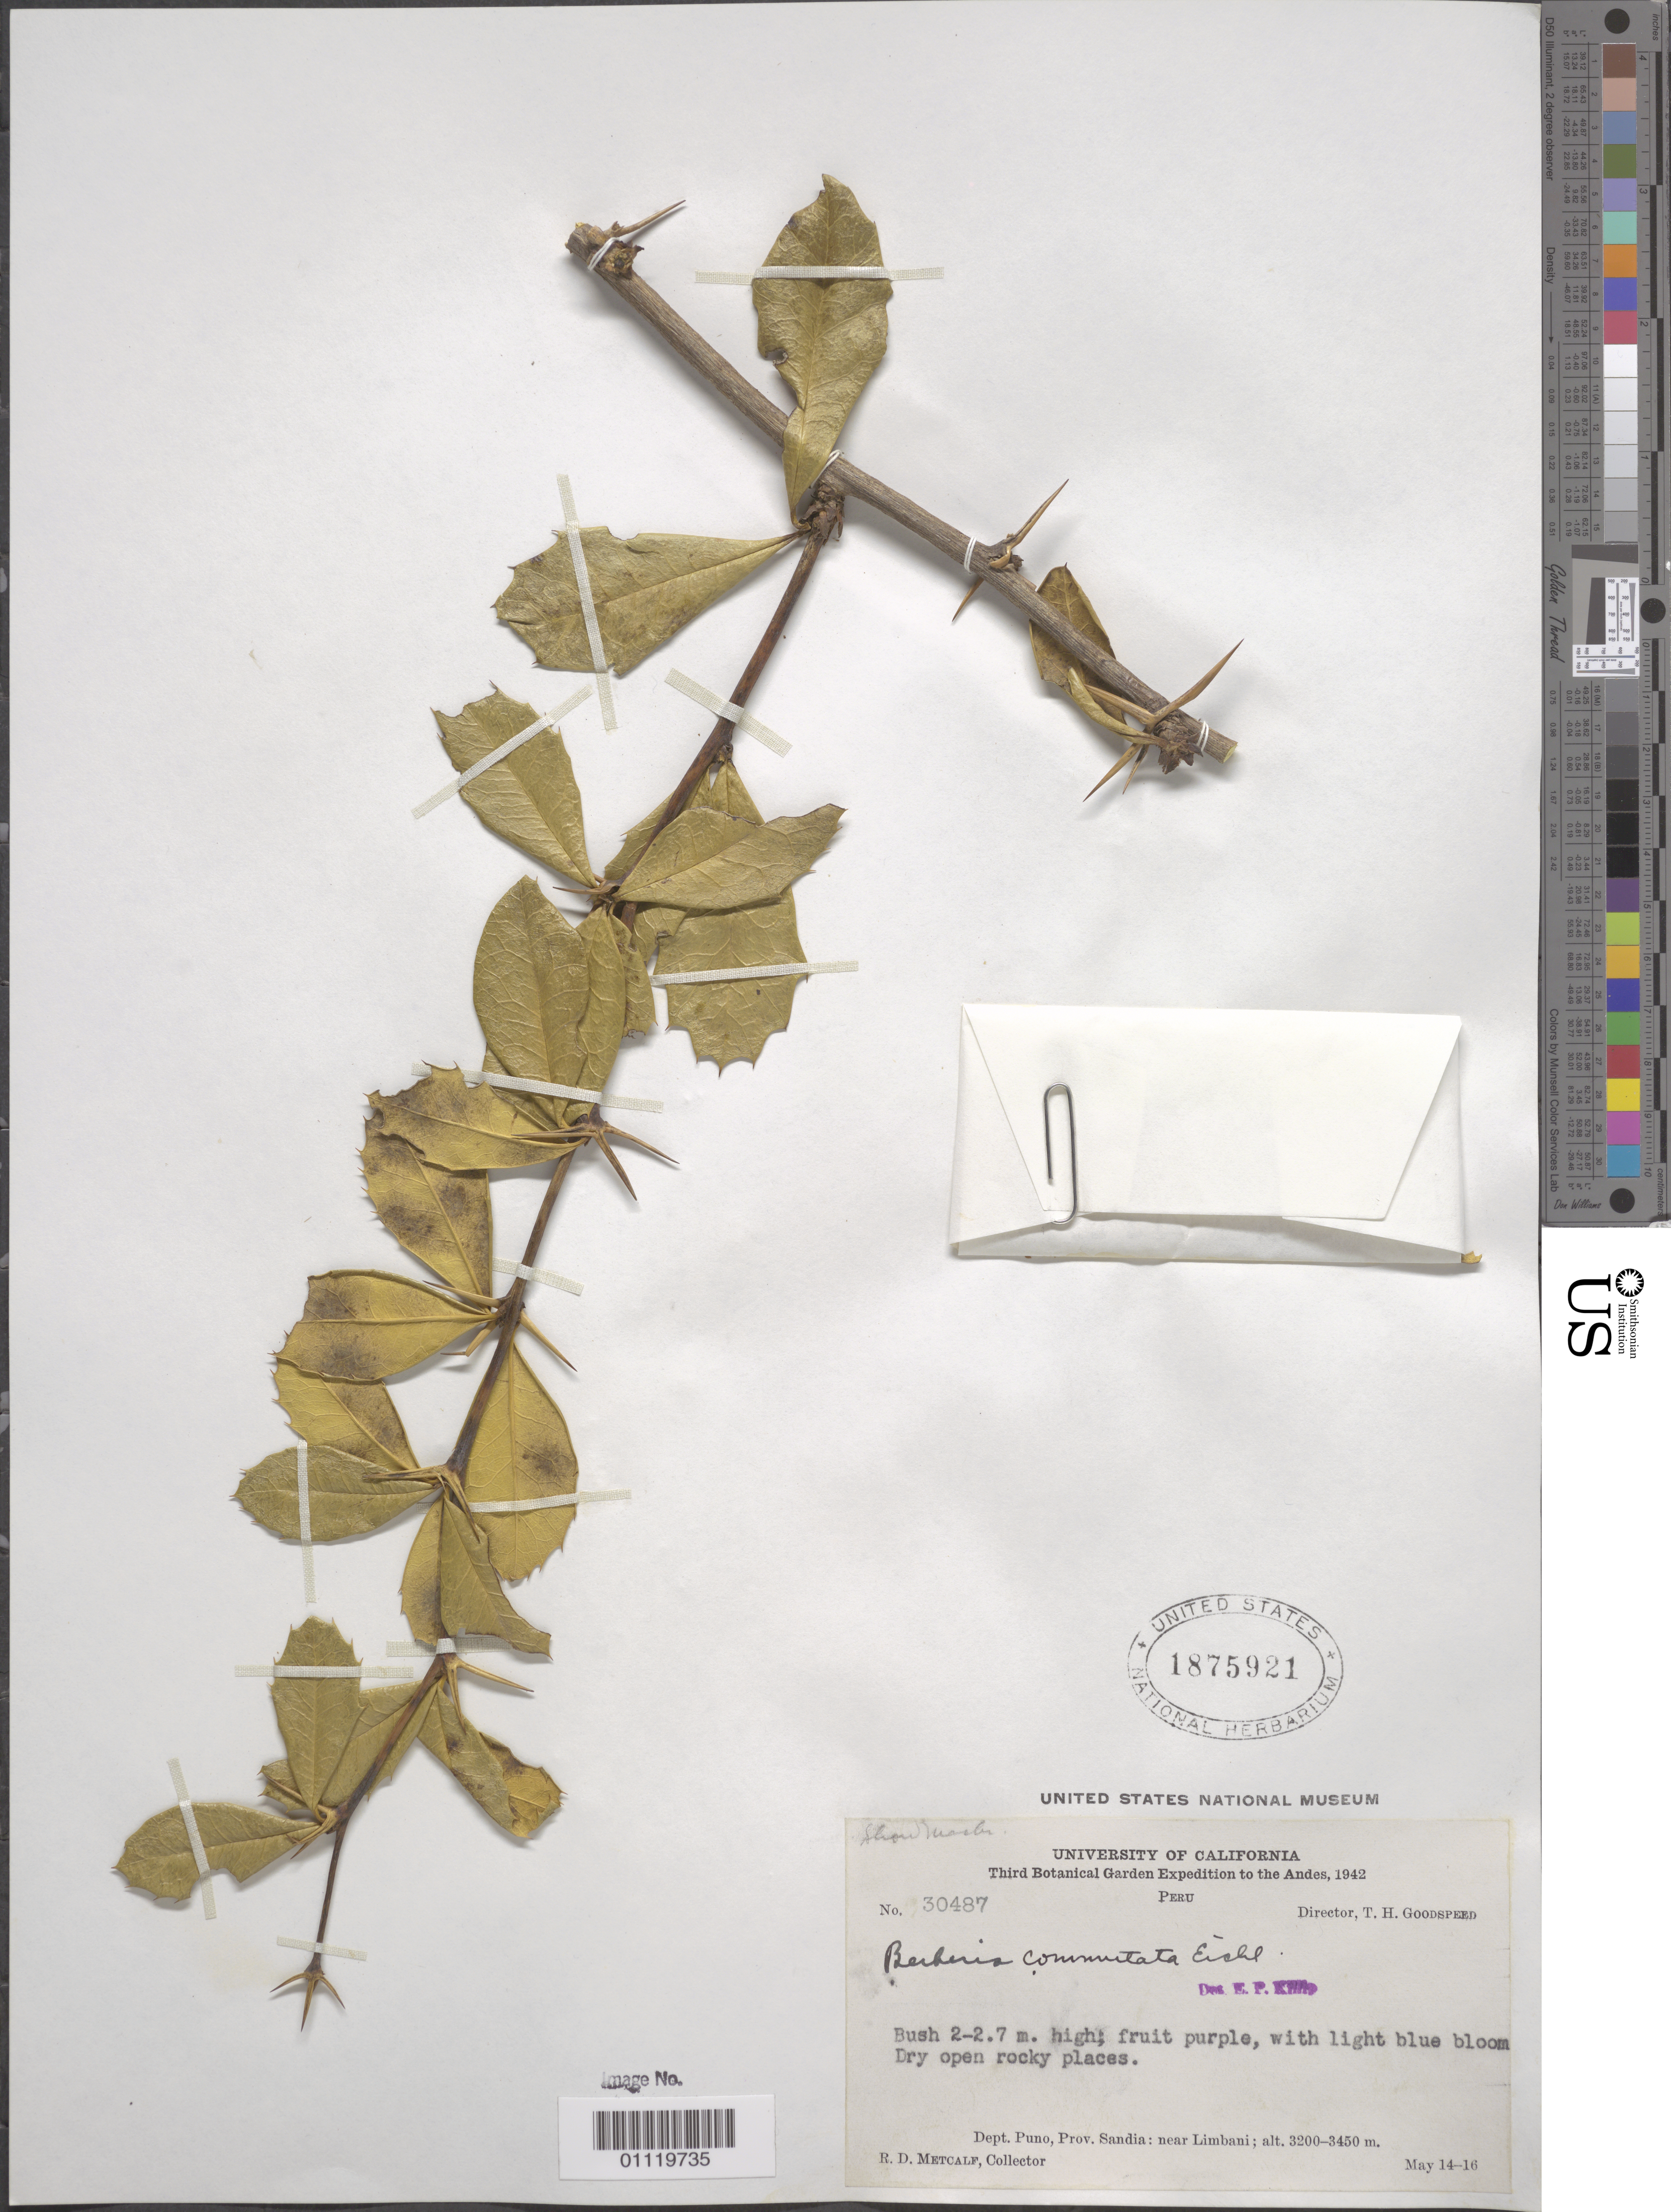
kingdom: Plantae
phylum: Tracheophyta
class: Magnoliopsida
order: Ranunculales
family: Berberidaceae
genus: Berberis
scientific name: Berberis commutata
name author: Eichler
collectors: R. D. Metcalf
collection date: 1942-05-14/1942-05-16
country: Peru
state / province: Puno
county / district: Sandia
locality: Near Limbani. Dry, open rocky places.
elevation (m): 3200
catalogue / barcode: US 1875921